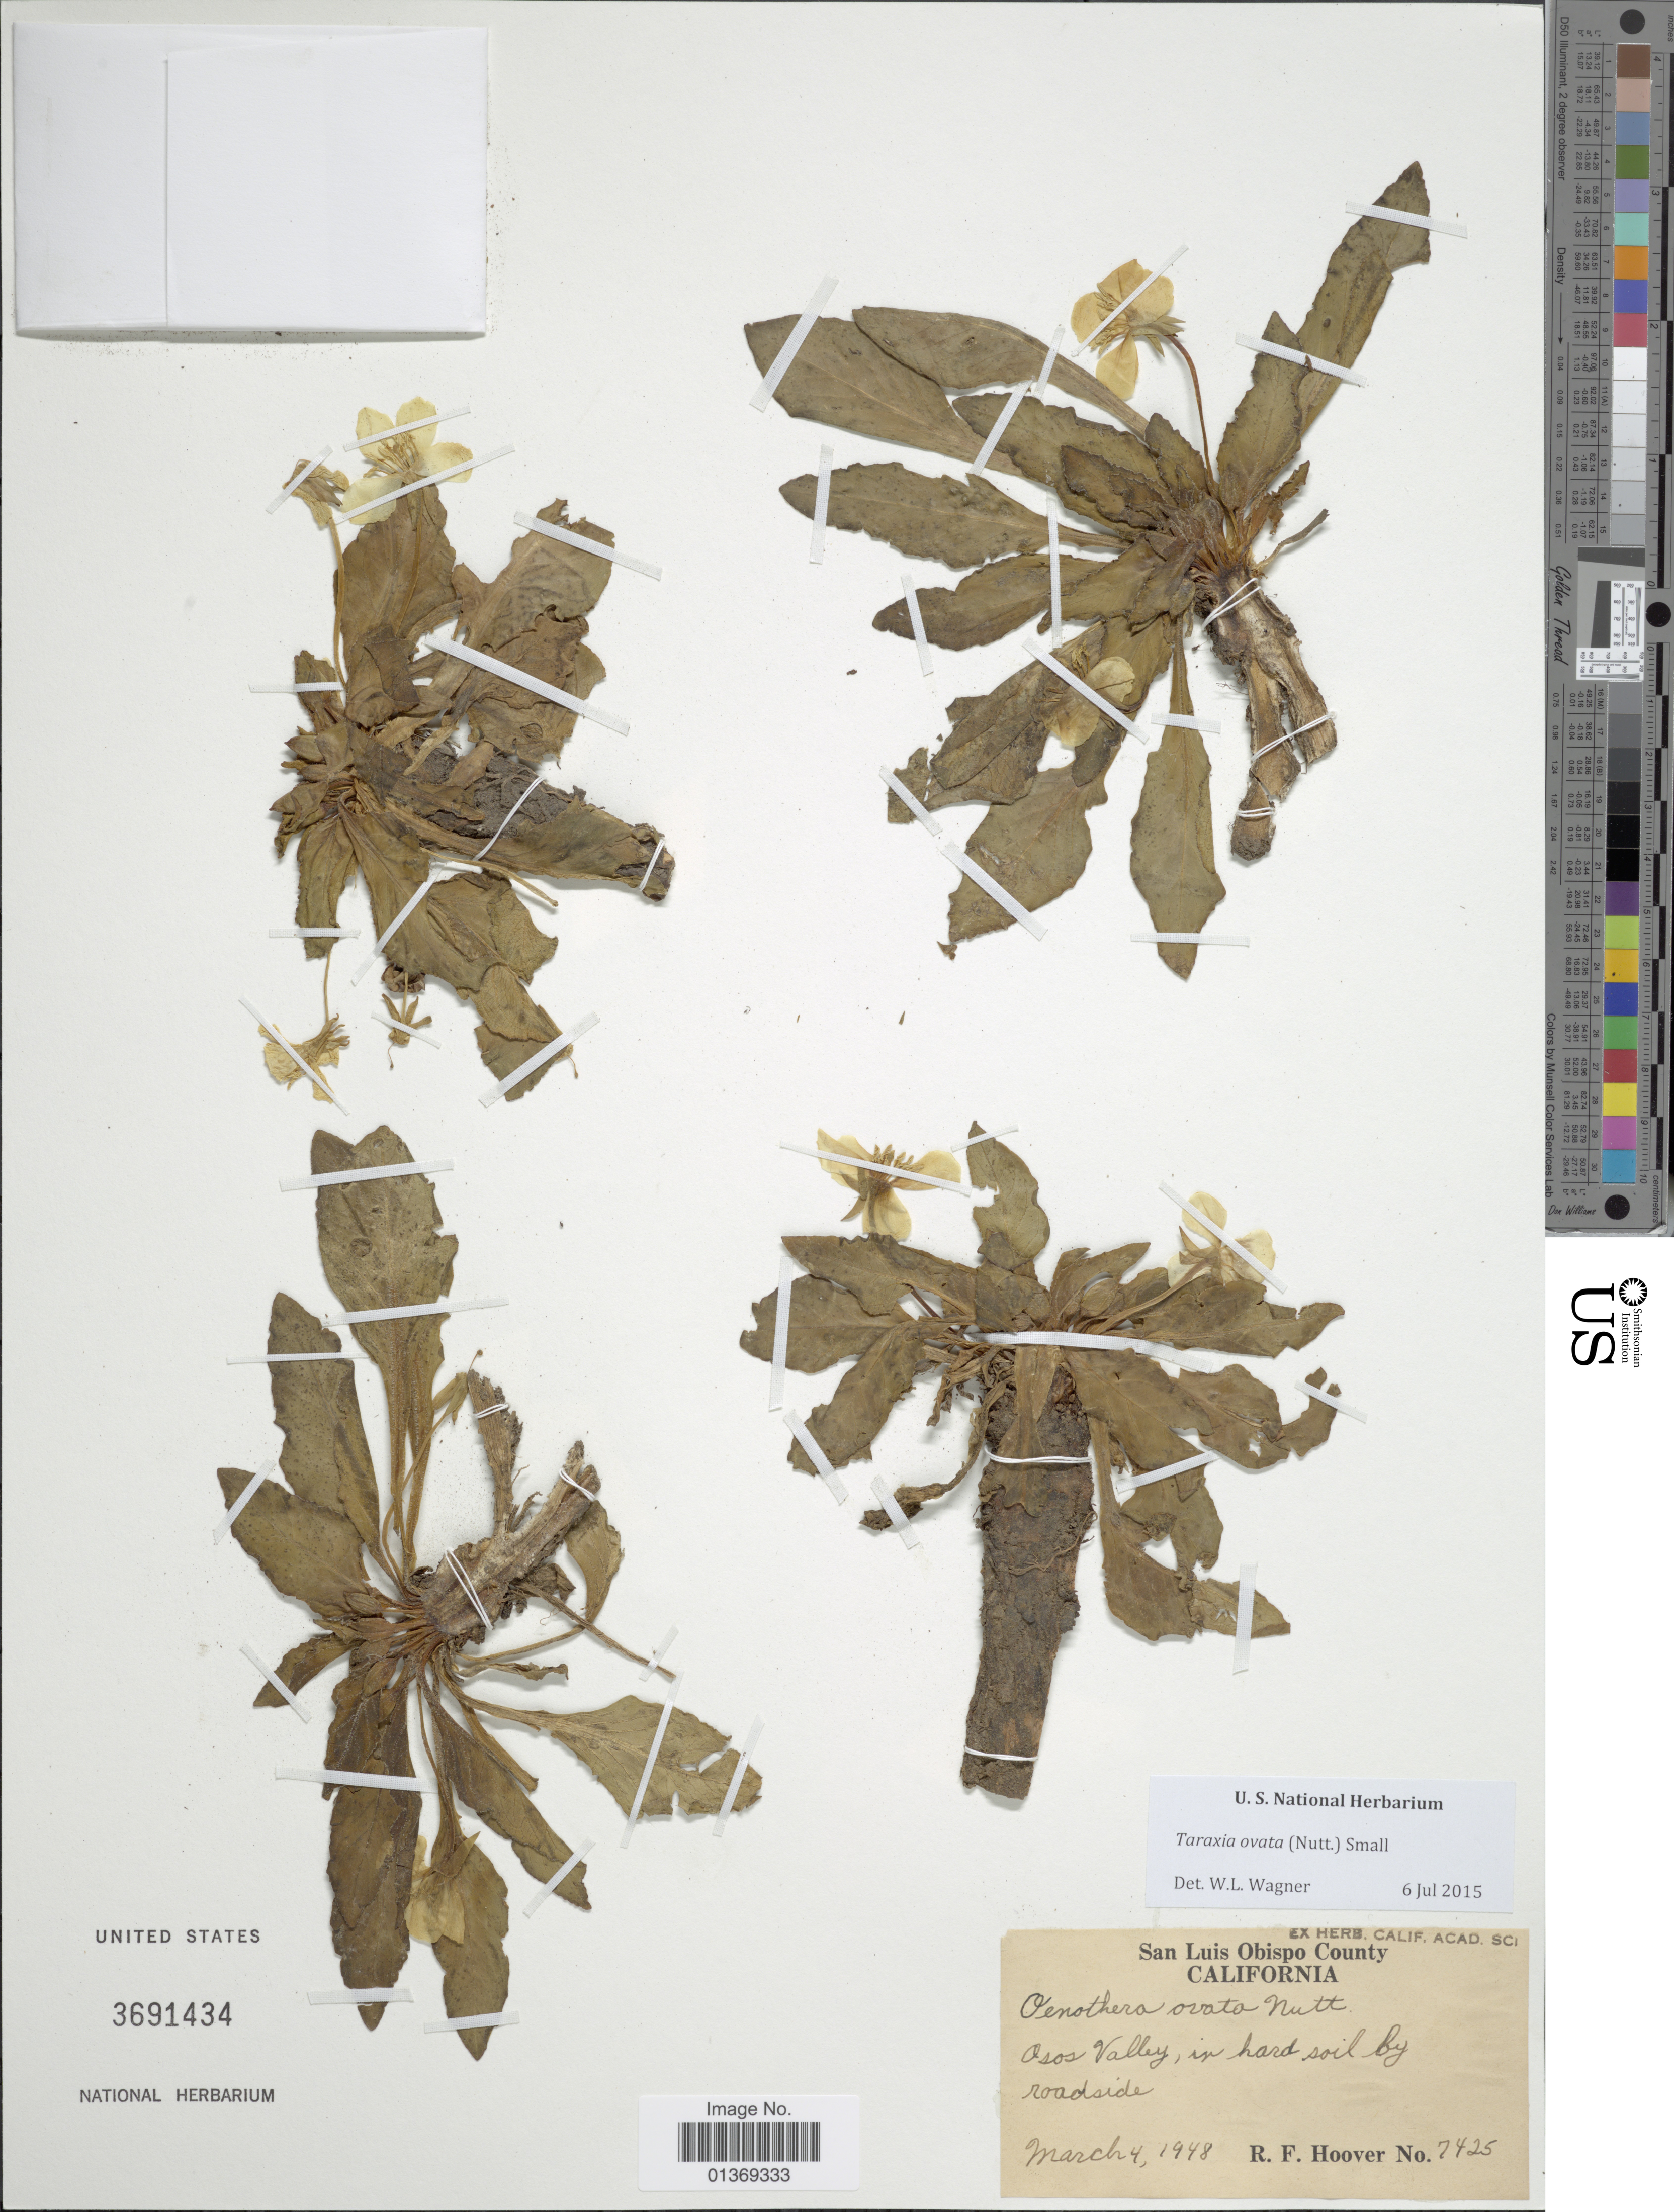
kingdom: Plantae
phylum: Tracheophyta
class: Magnoliopsida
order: Myrtales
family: Onagraceae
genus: Taraxia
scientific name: Taraxia ovata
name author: (Nutt.) Small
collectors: R. F. Hoover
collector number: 7425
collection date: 1948-03-04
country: United States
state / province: California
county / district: San Luis Obispo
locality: San Luis Obispo County, Osos Valley, in hard soil by roadside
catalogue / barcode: US 3691434